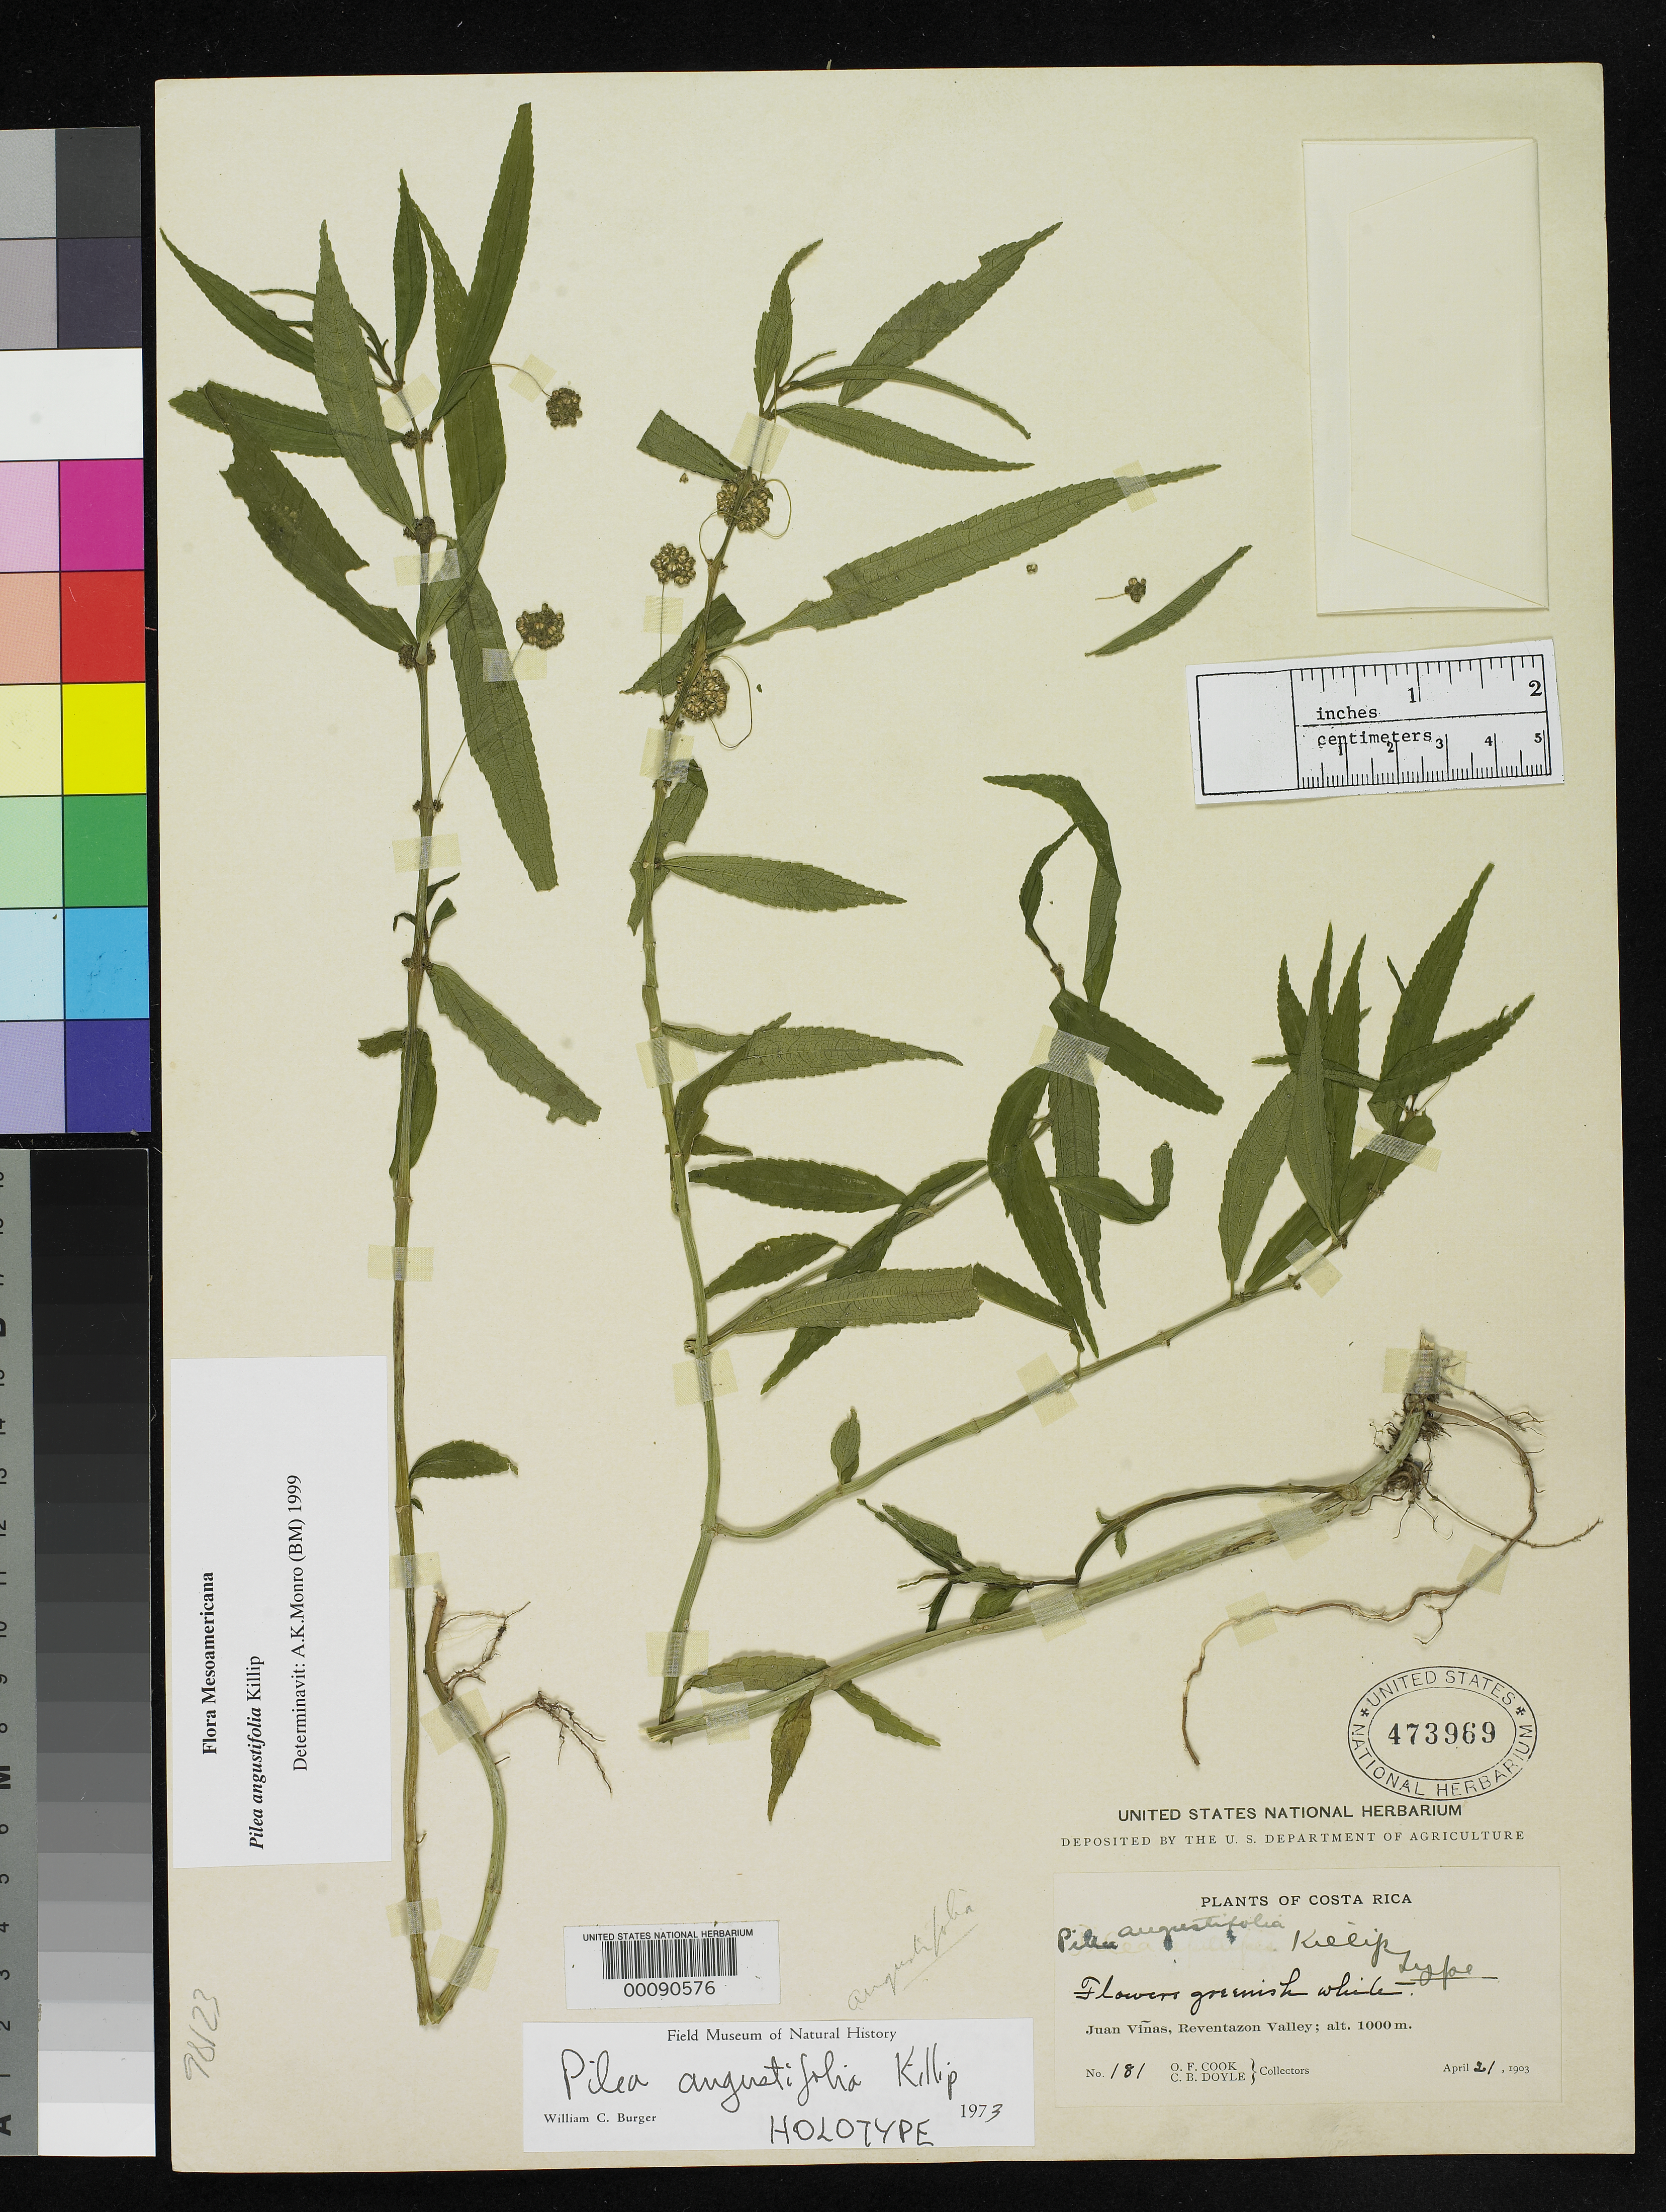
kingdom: Plantae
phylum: Tracheophyta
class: Magnoliopsida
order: Rosales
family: Urticaceae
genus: Pilea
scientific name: Pilea angustifolia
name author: Killip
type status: Holotype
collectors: O. F. Cook & C. Doyle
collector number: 181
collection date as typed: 21 Apr 1903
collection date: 1903-04-21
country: Costa Rica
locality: Juan Vinas, Reventazon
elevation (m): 1000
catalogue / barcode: US 473969